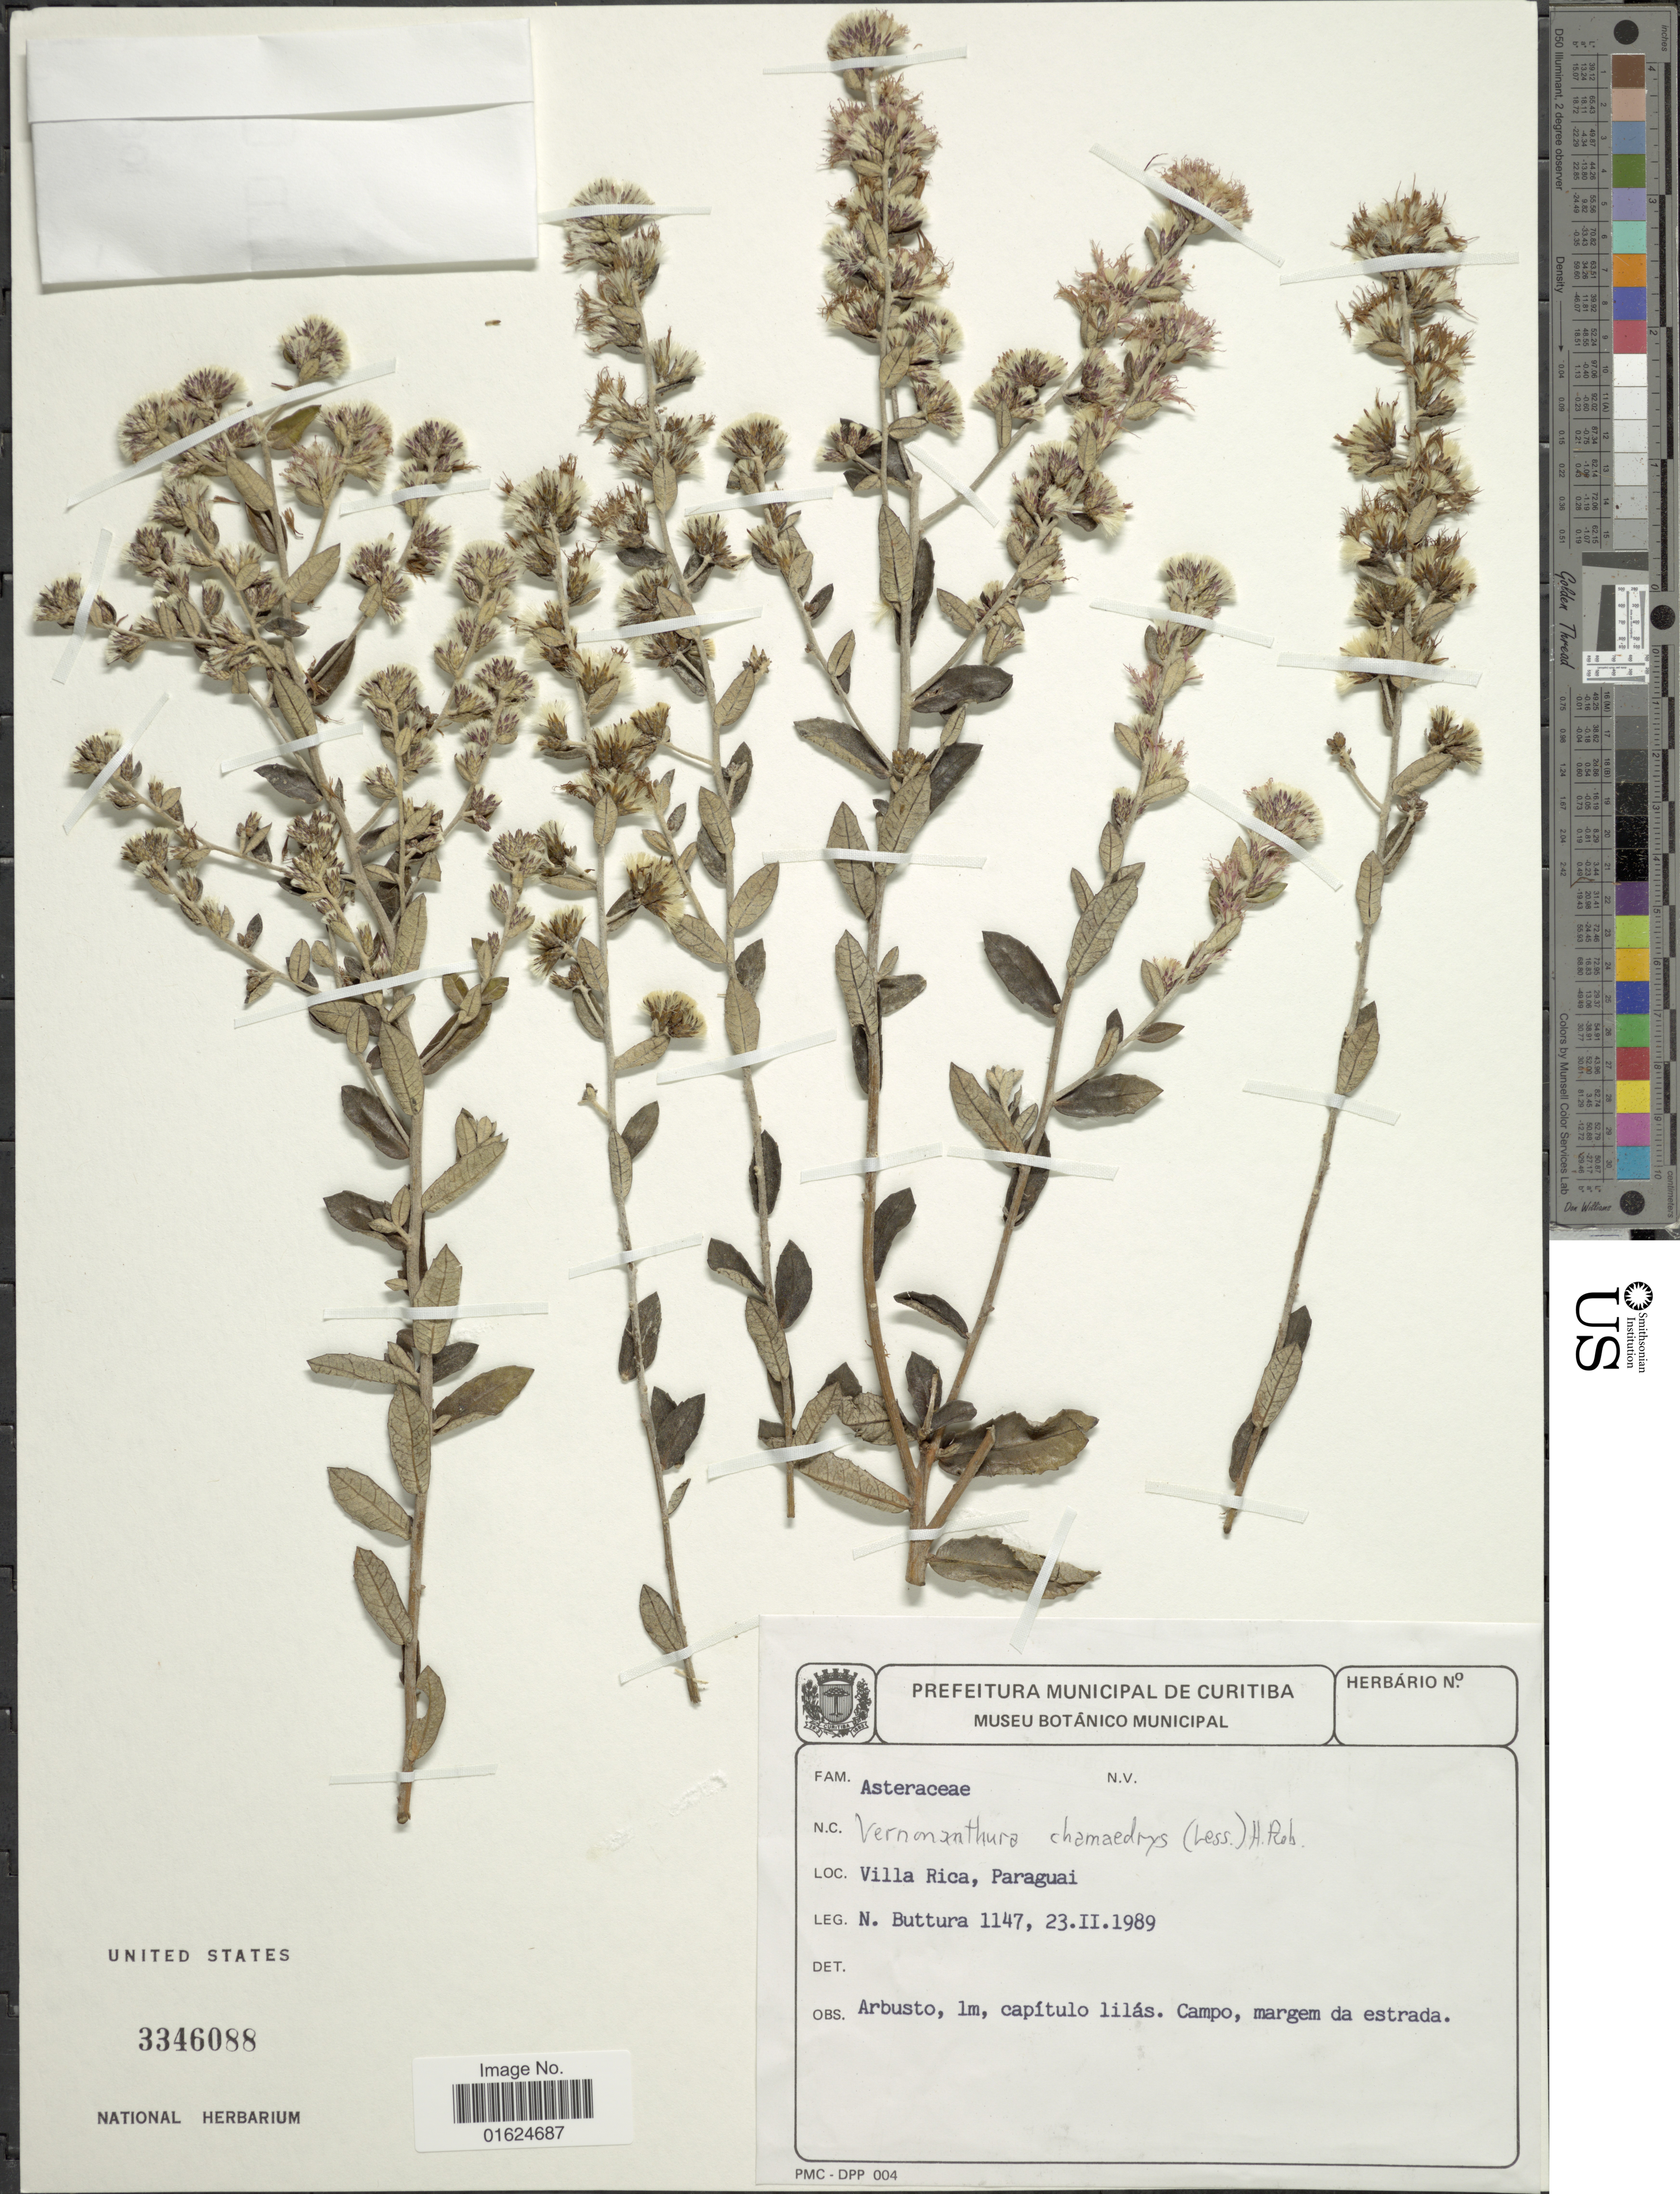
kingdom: Plantae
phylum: Tracheophyta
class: Magnoliopsida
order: Asterales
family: Asteraceae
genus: Vernonanthura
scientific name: Vernonanthura chamaedrys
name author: (Less.) H. Rob.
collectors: N. Buttura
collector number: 1147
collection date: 1989-02-23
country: Paraguay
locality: Villa Rica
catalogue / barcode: US 3346088